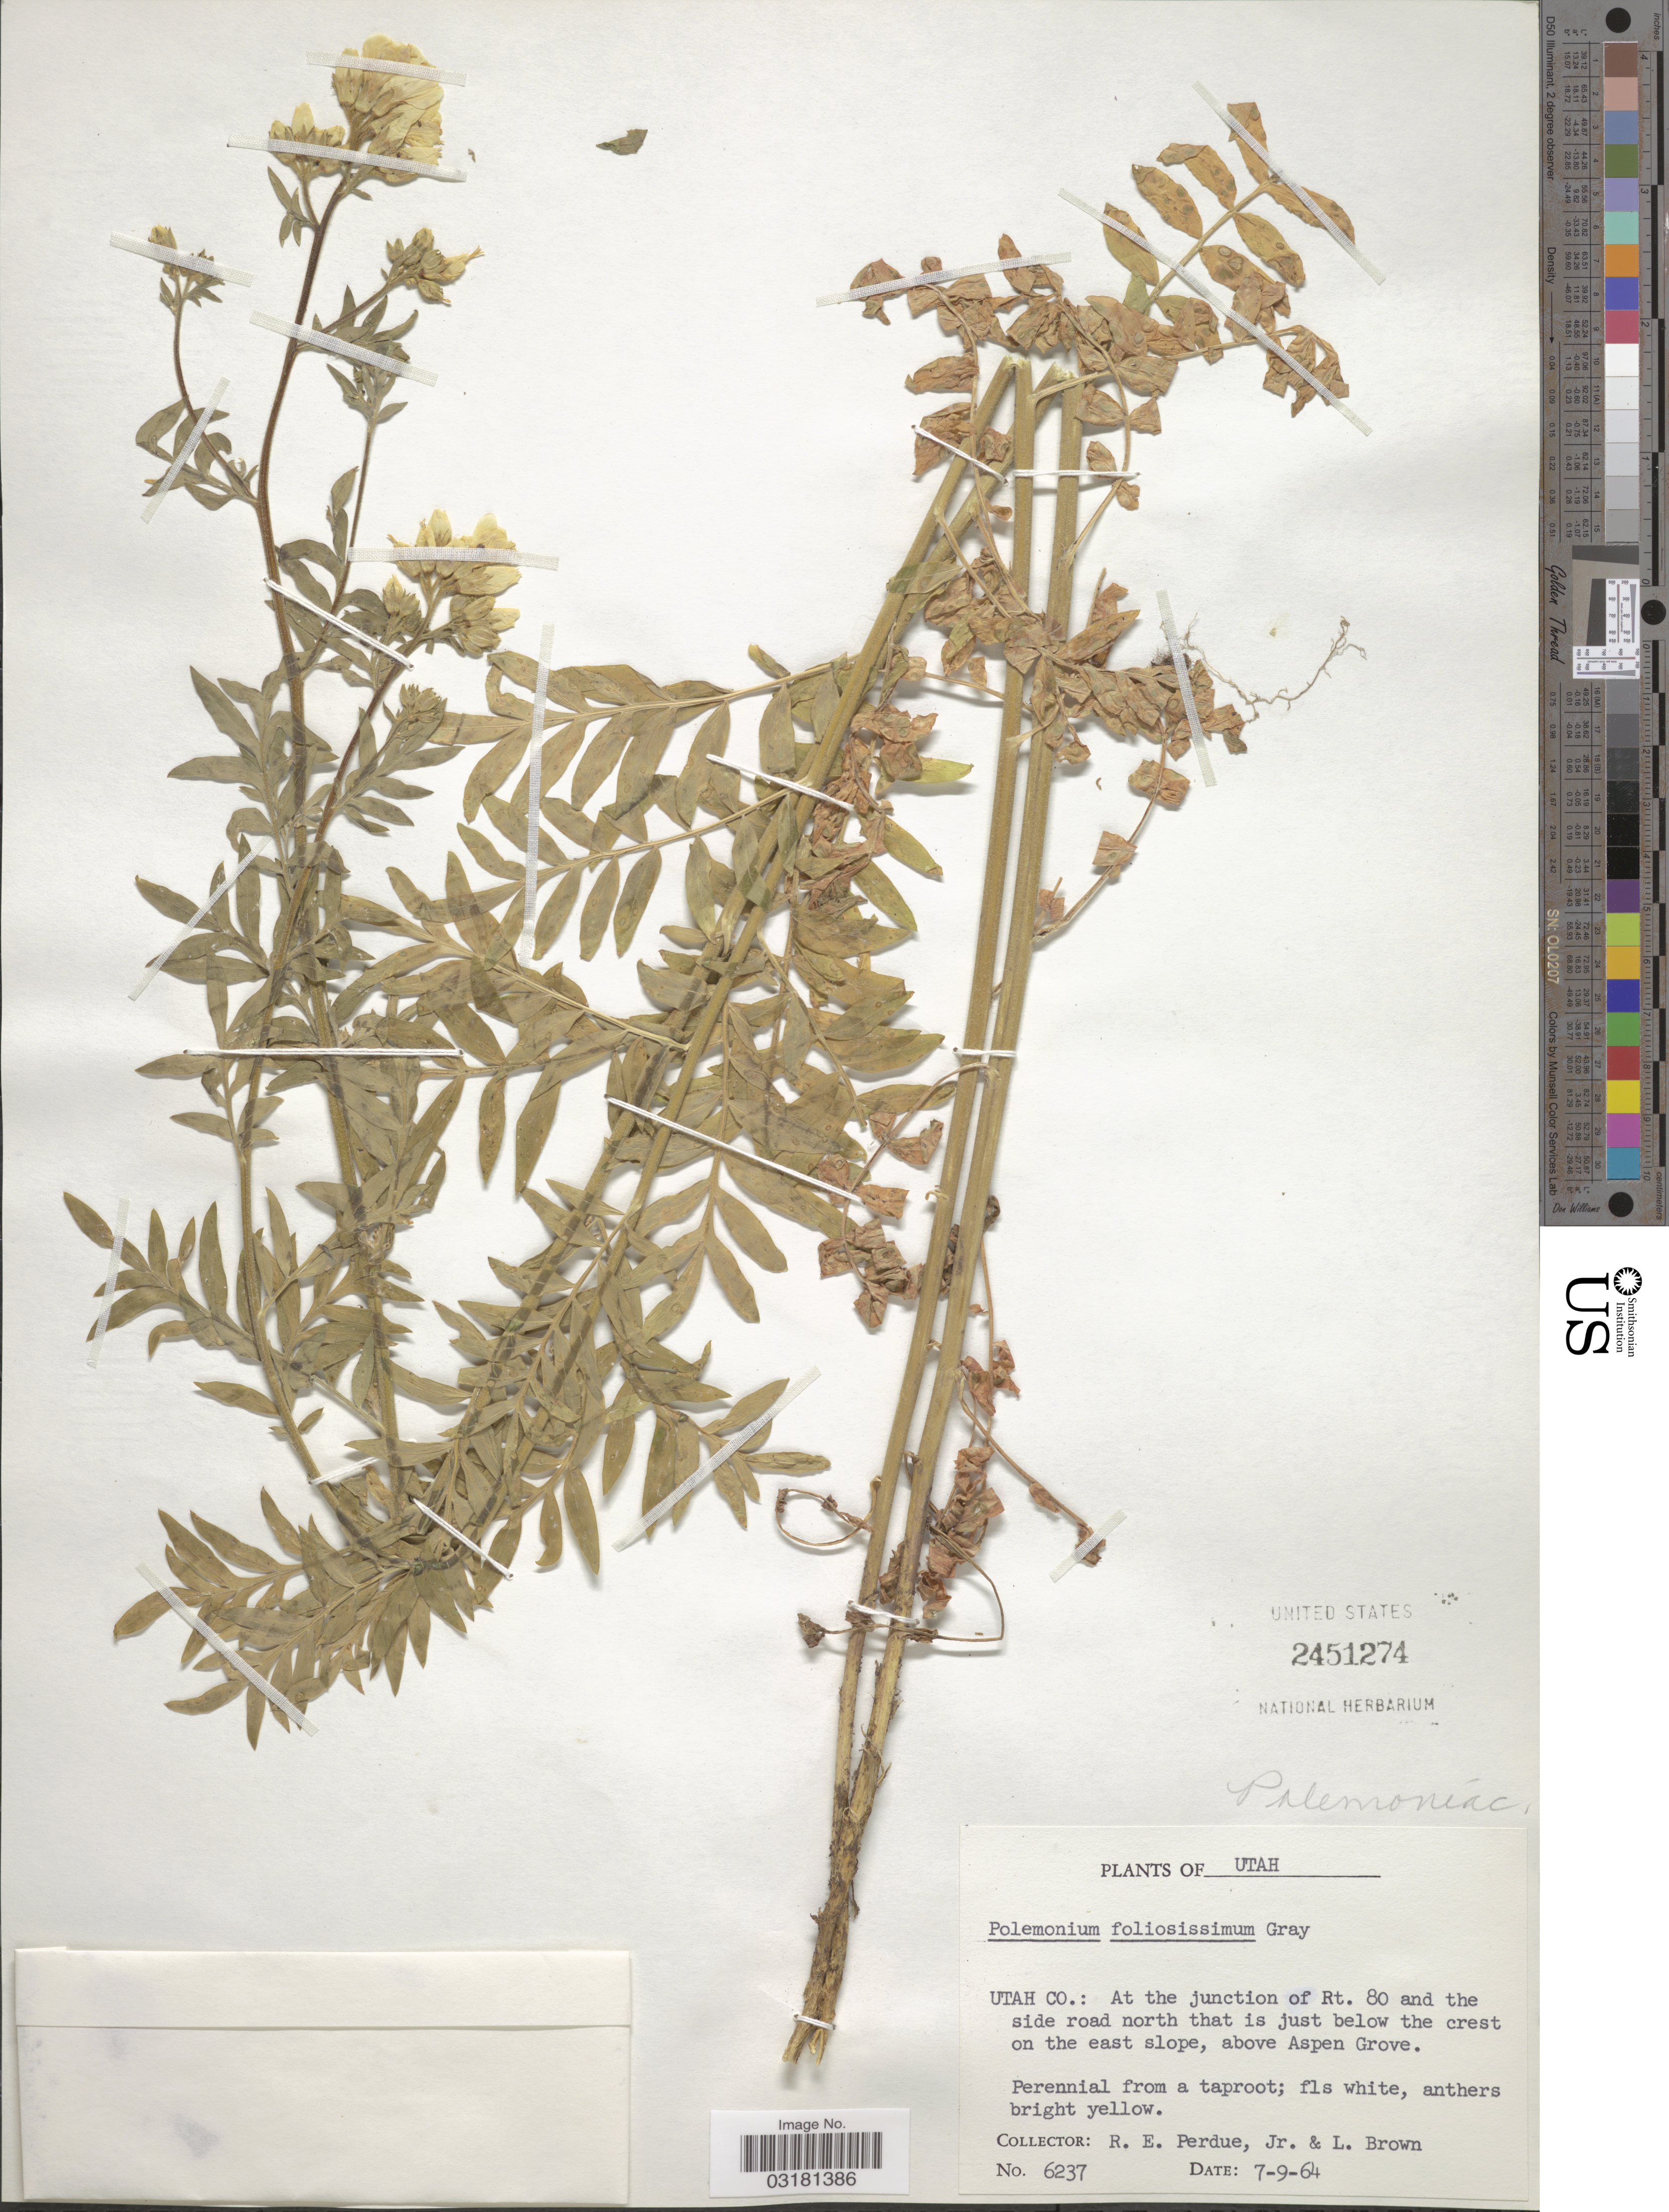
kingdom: Plantae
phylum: Tracheophyta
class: Magnoliopsida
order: Ericales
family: Polemoniaceae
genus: Polemonium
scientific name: Polemonium foliosissimum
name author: A. Gray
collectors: R. E. Perdue & L. Brown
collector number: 6237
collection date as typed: Transcribed d/m/y: 9/7/64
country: United States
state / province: Utah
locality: Utah Co.: At the junction of Rt. 80 and the side road north that is just below the crest on the east slope, above Aspen Grove.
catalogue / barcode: US 2451274